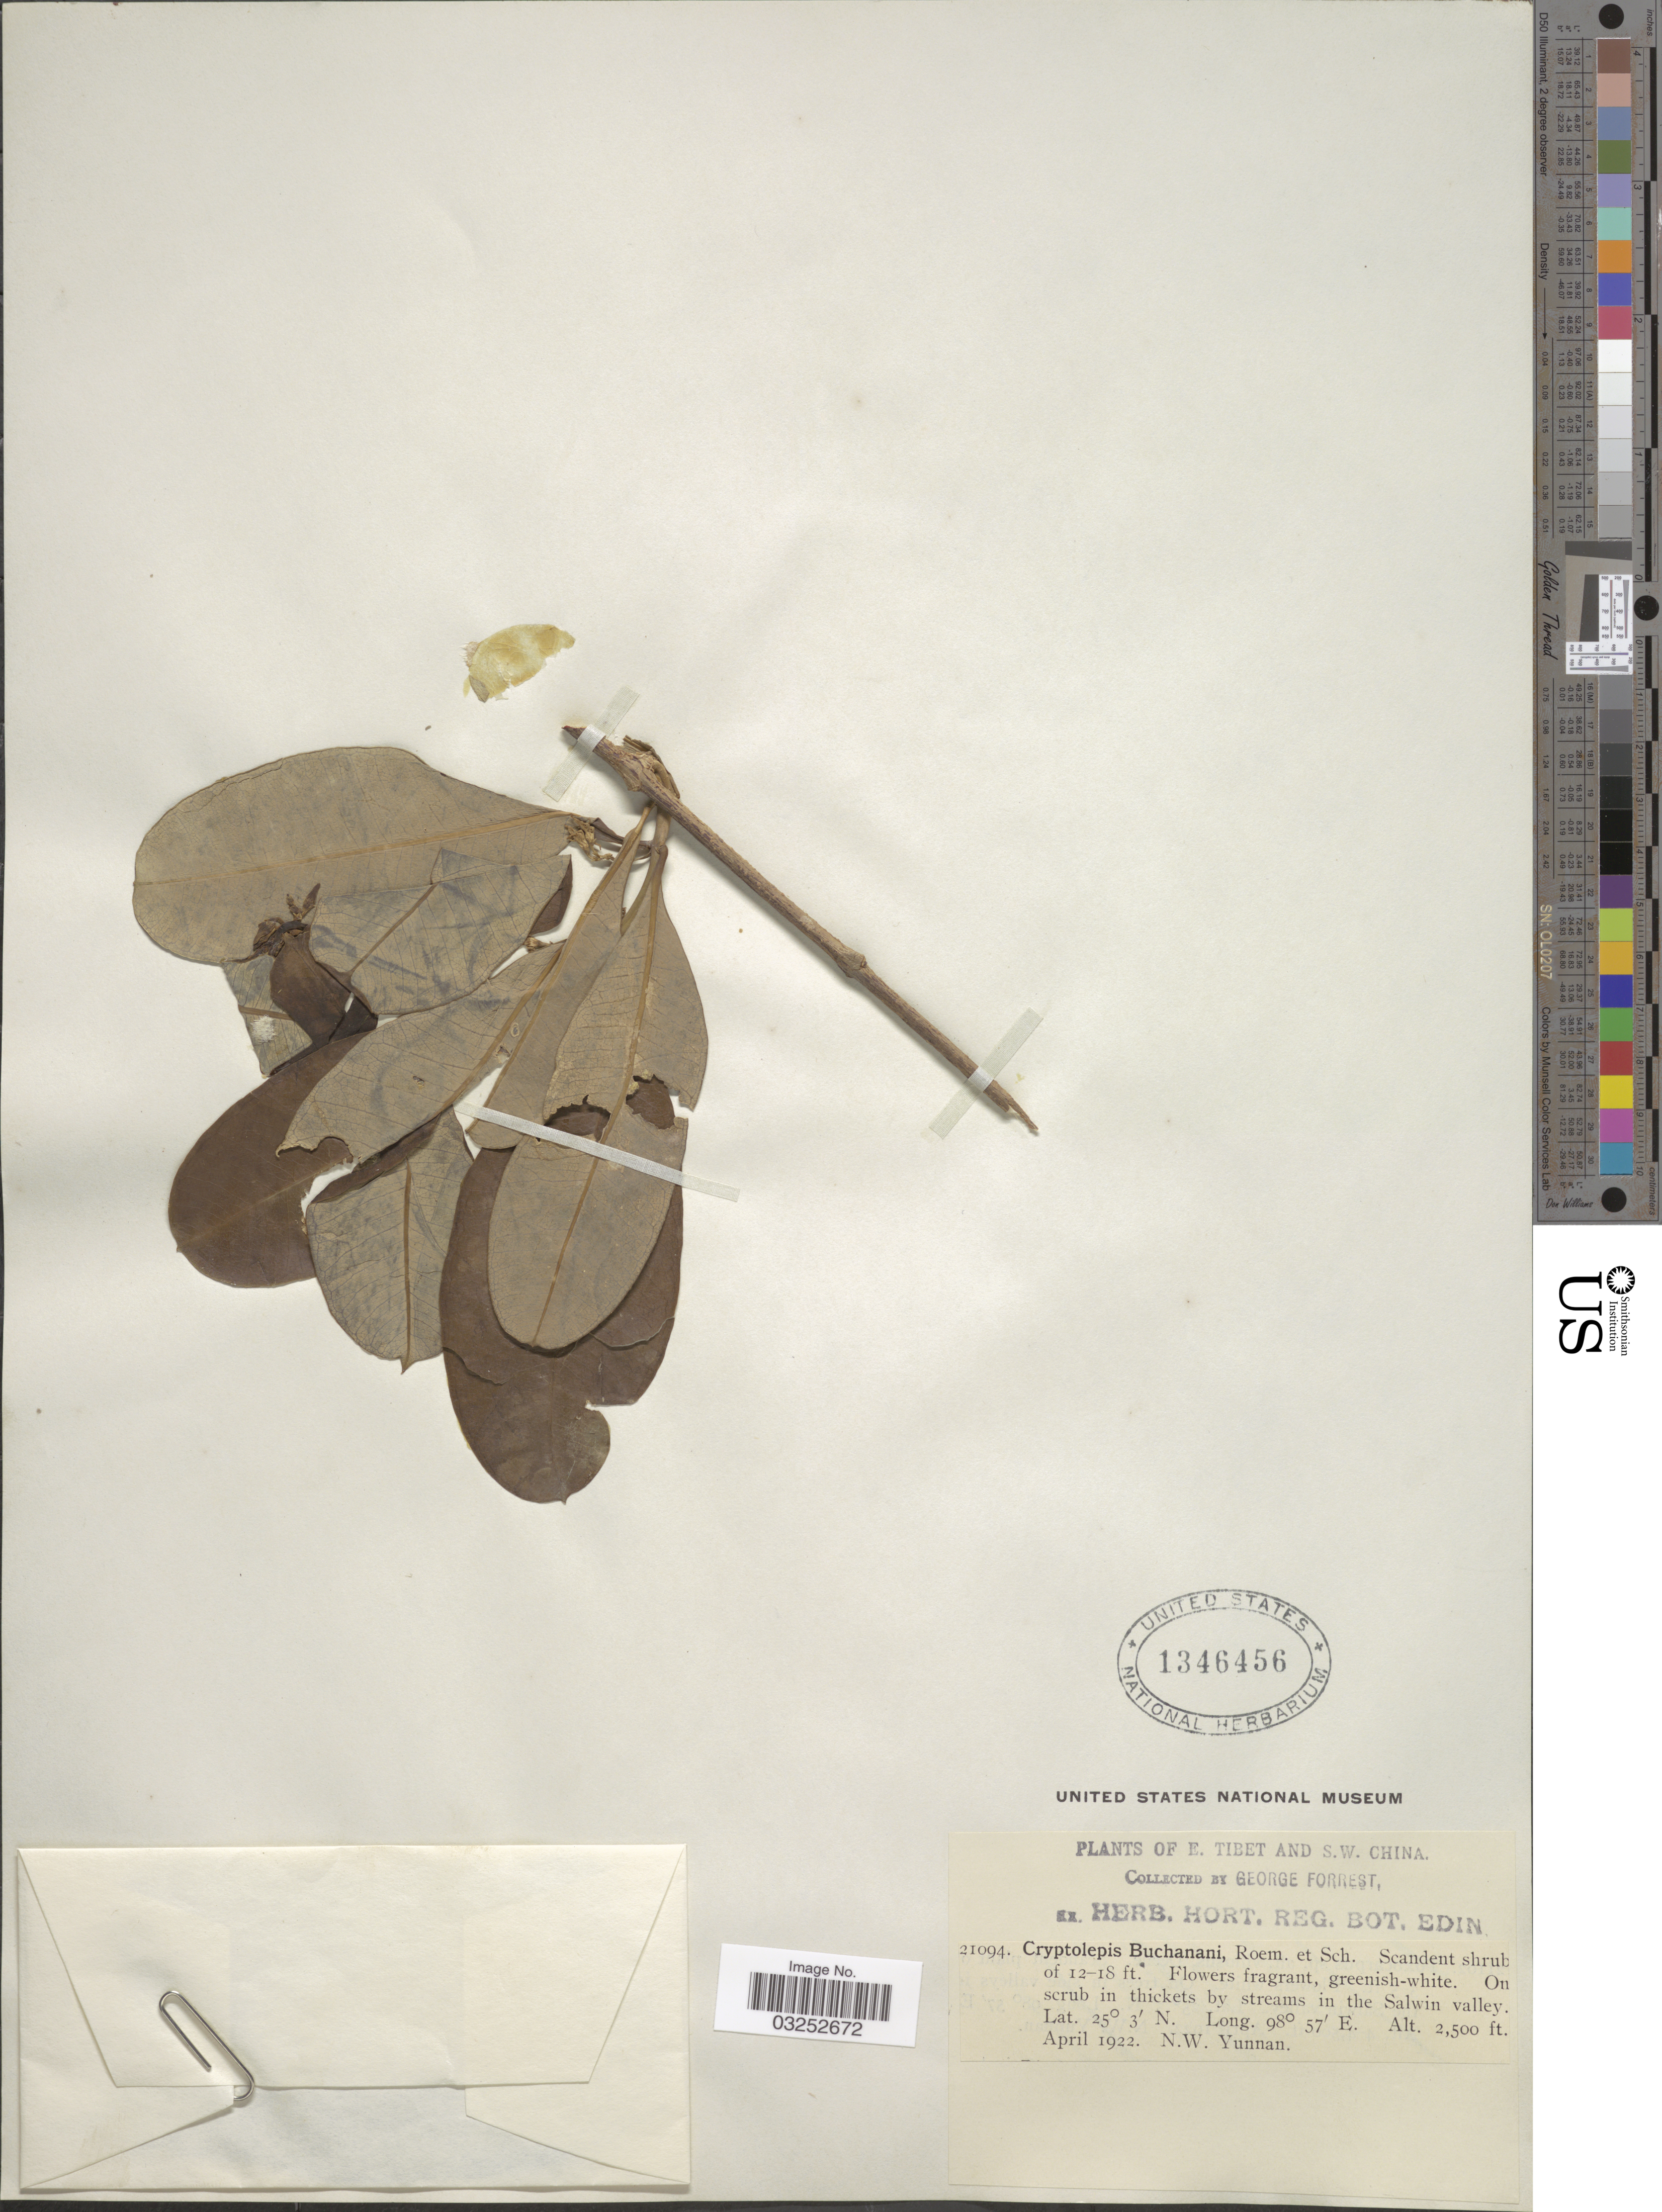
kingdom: Plantae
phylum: Tracheophyta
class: Magnoliopsida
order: Gentianales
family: Apocynaceae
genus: Cryptolepis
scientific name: Cryptolepis buchananii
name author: Roem. & Schult.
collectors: G. Forrest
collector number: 21094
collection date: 1922-04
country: China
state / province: Yunnan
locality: E. Tibet and S.W. China, On scrub in thickets by streams in the Salwin valley, N.W. Yunnan.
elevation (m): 762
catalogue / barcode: US 1346456